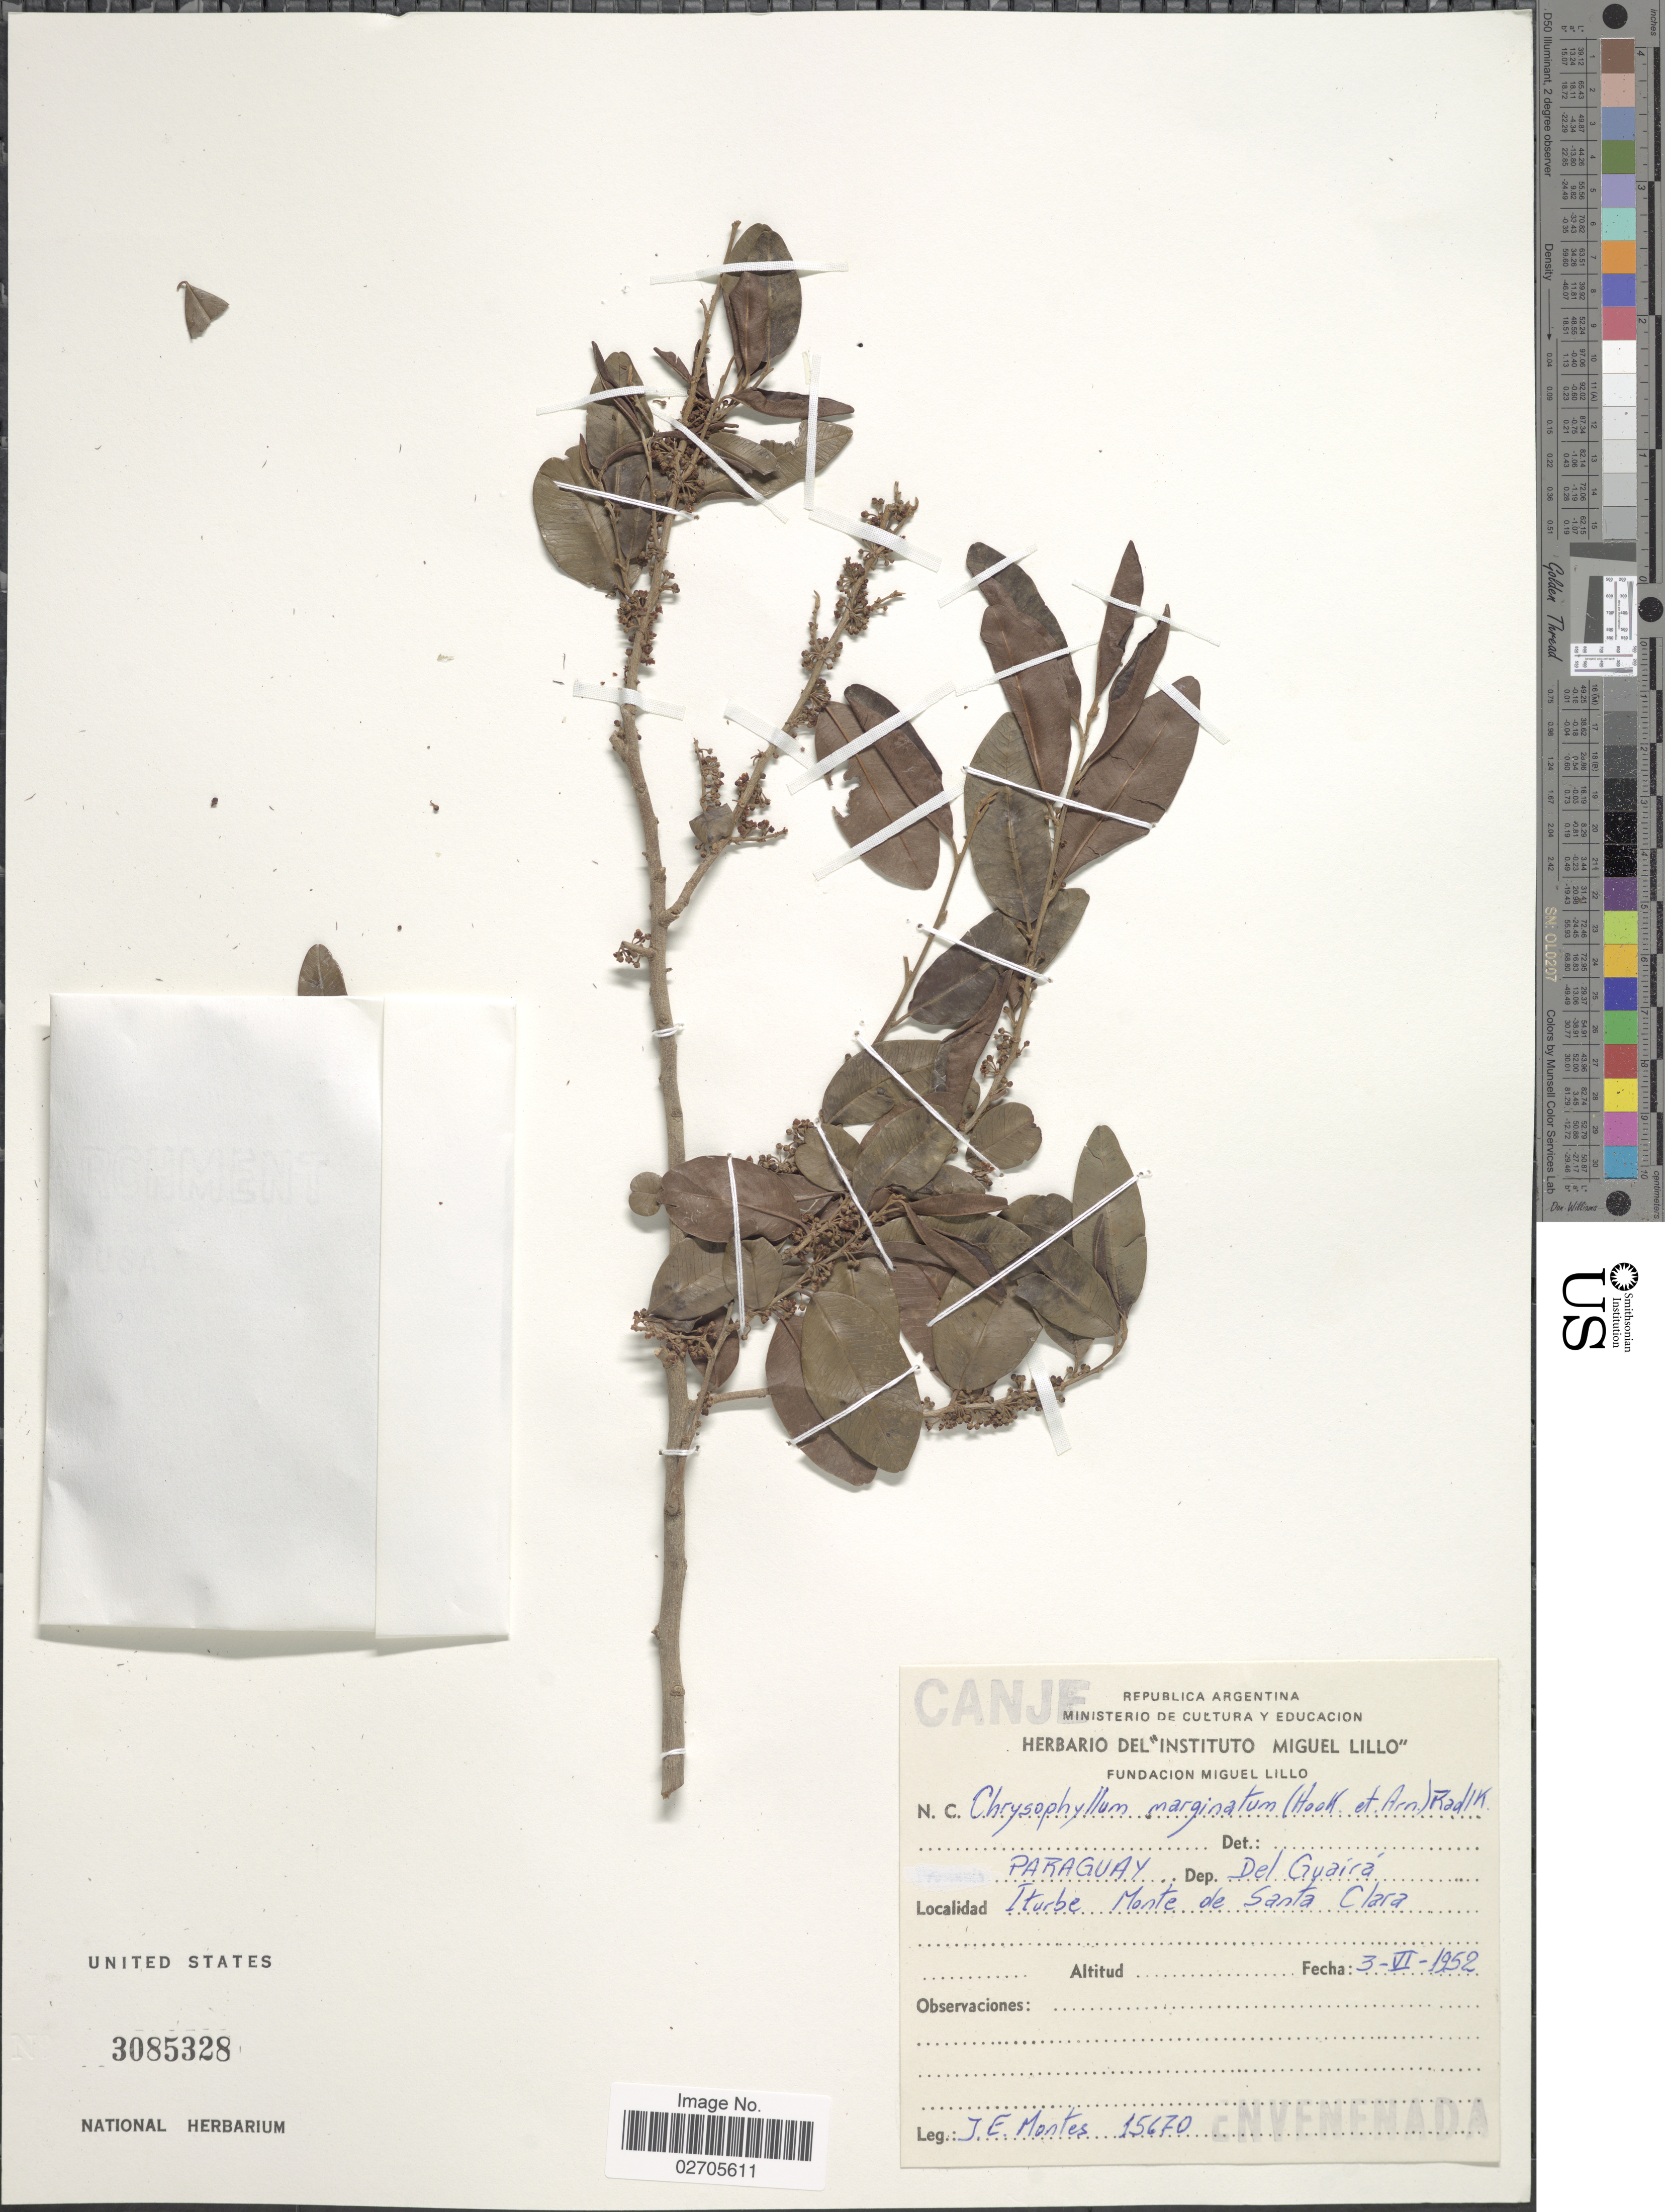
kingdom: Plantae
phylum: Tracheophyta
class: Magnoliopsida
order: Ericales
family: Sapotaceae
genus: Chrysophyllum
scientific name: Chrysophyllum marginatum subsp. marginatum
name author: (Hook. & Arn.) Radlk.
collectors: J. E. Montes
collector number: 15670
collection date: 1952-06-03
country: Paraguay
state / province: Guaira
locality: Dep. Del Guairá, Iturbe Monte de Santa Ana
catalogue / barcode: US 3085328